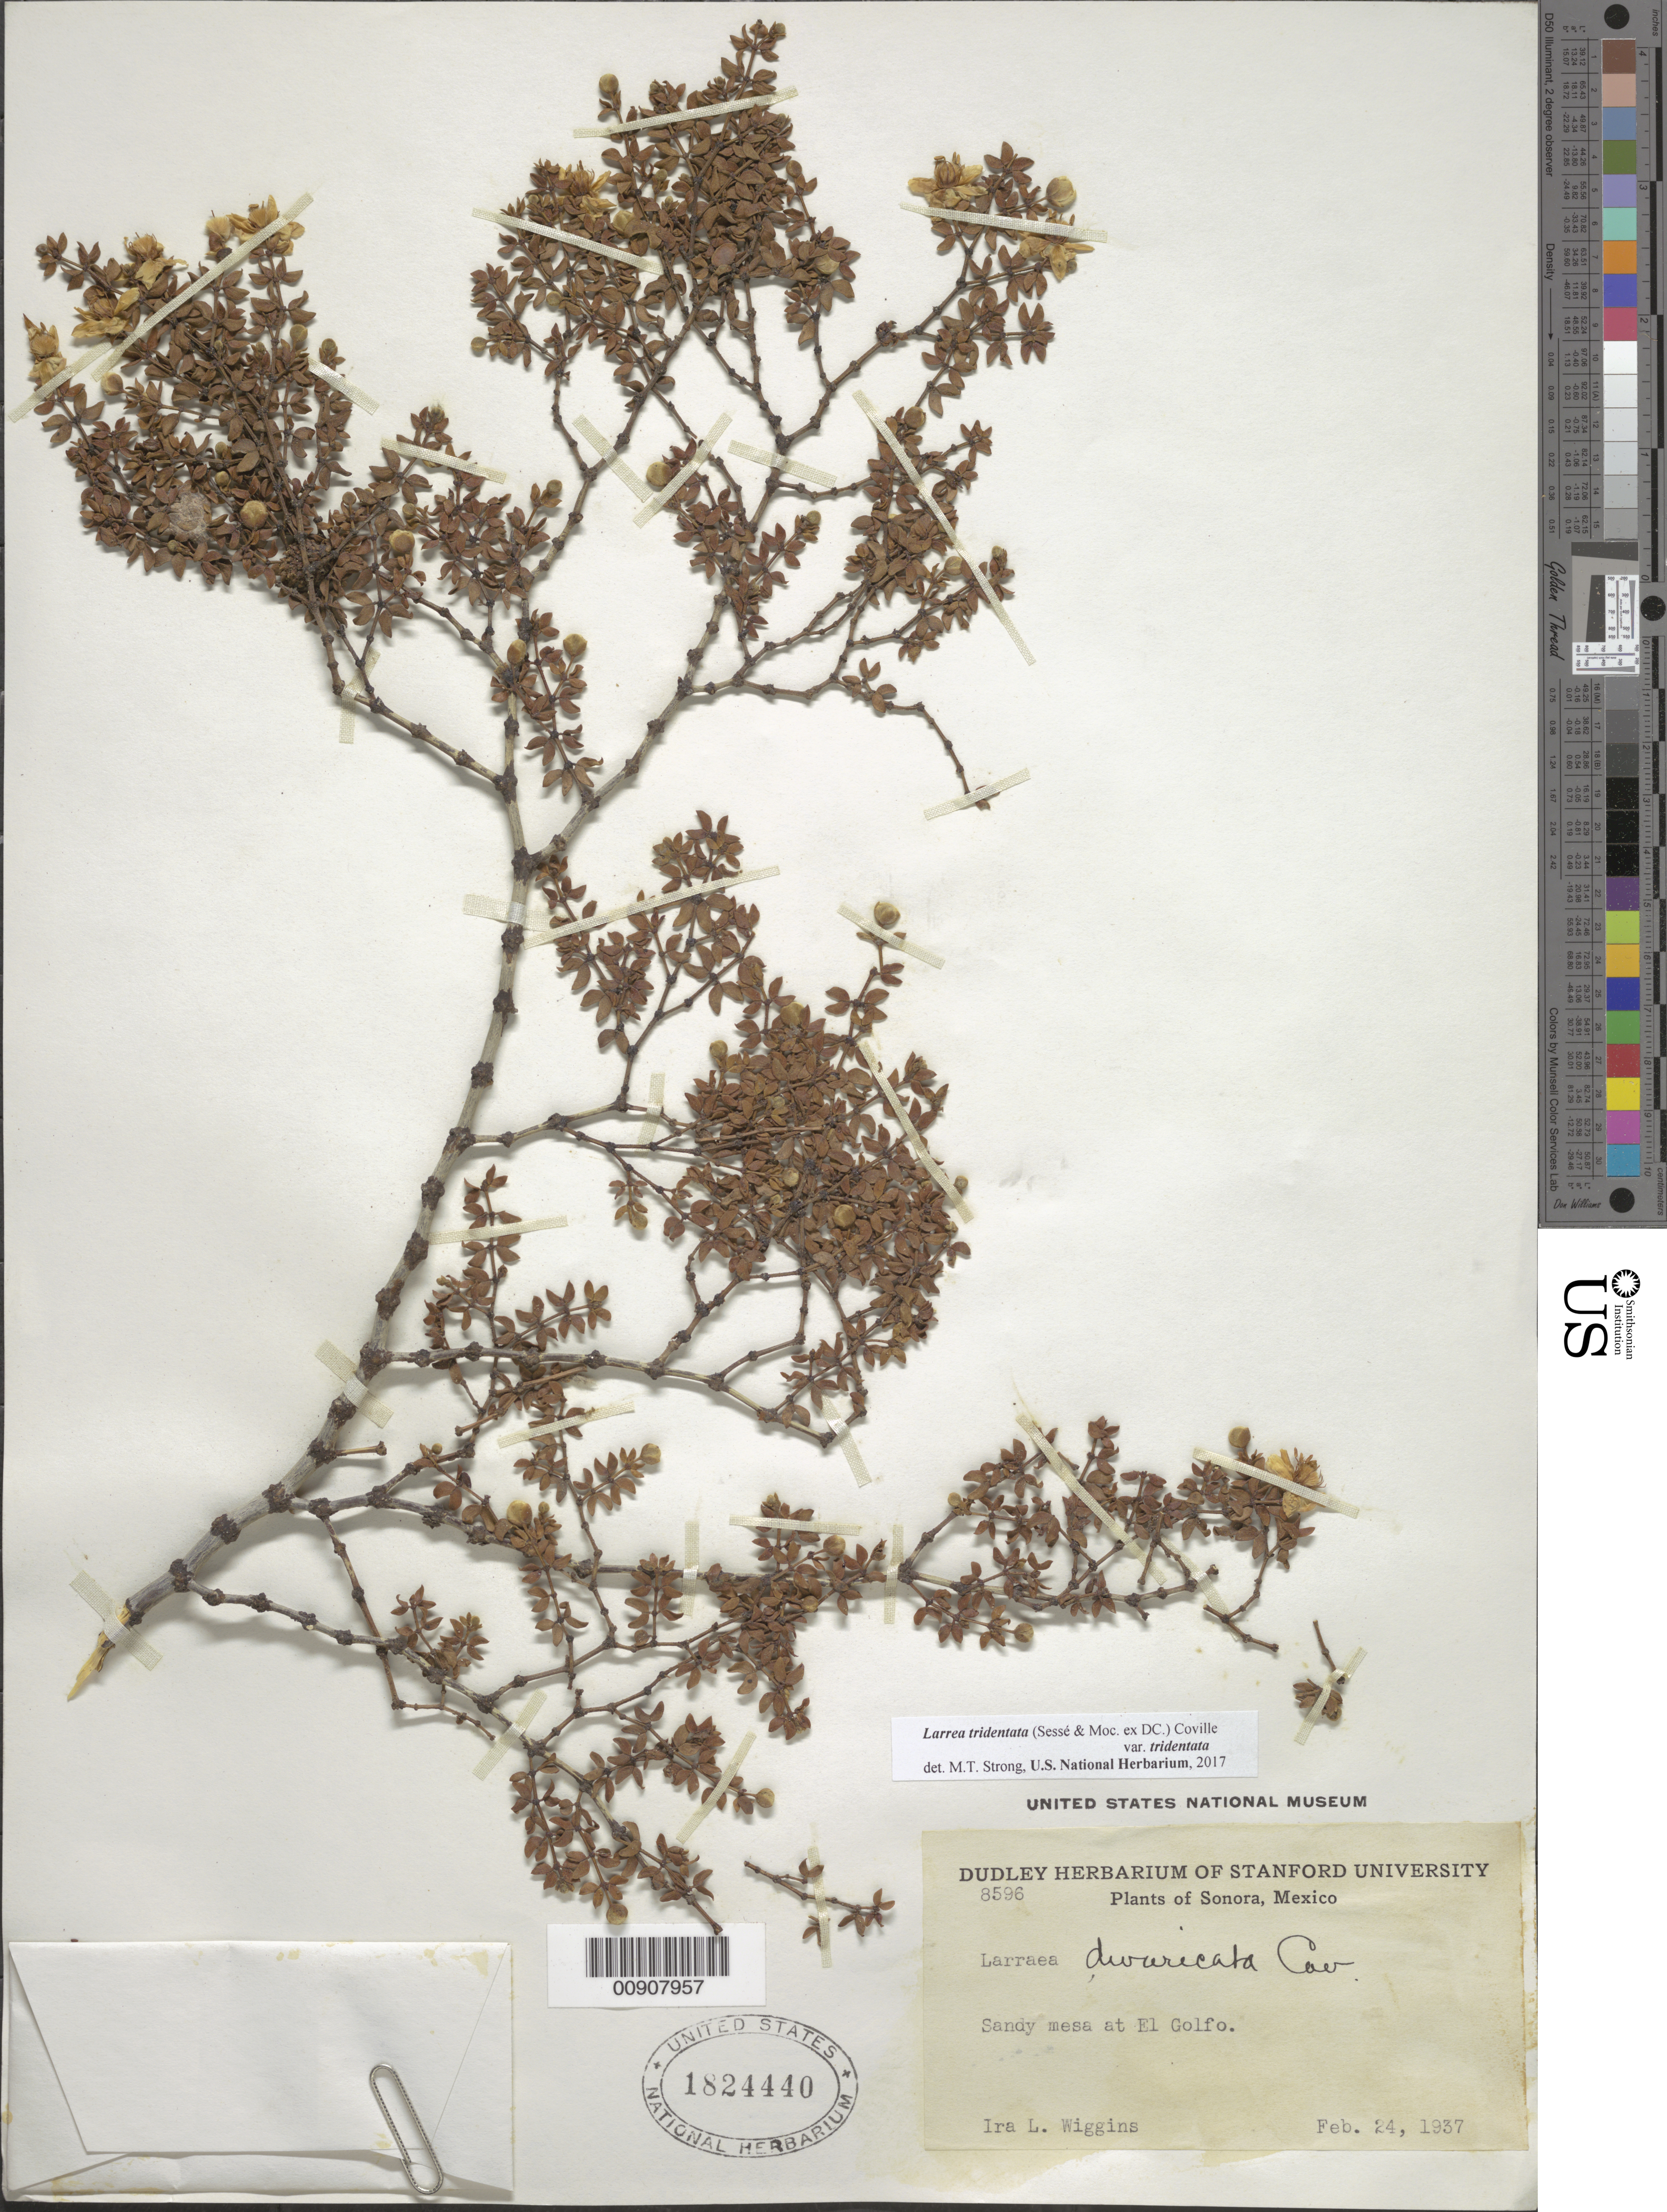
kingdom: Plantae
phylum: Tracheophyta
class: Magnoliopsida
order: Zygophyllales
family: Zygophyllaceae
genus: Larrea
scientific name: Larrea tridentata var. tridentata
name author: (Sessé & Moc. ex DC.) Coville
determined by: Strong, M. T., (US), Smithsonian Institution - National Museum of Natural History (UNITED STATES)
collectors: I. L. Wiggins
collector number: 8596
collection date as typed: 24 Feb 1937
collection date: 1937-02-24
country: Mexico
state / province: Sonora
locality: El Golfo, Sonora.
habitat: Sandy mesa.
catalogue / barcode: US 1824440